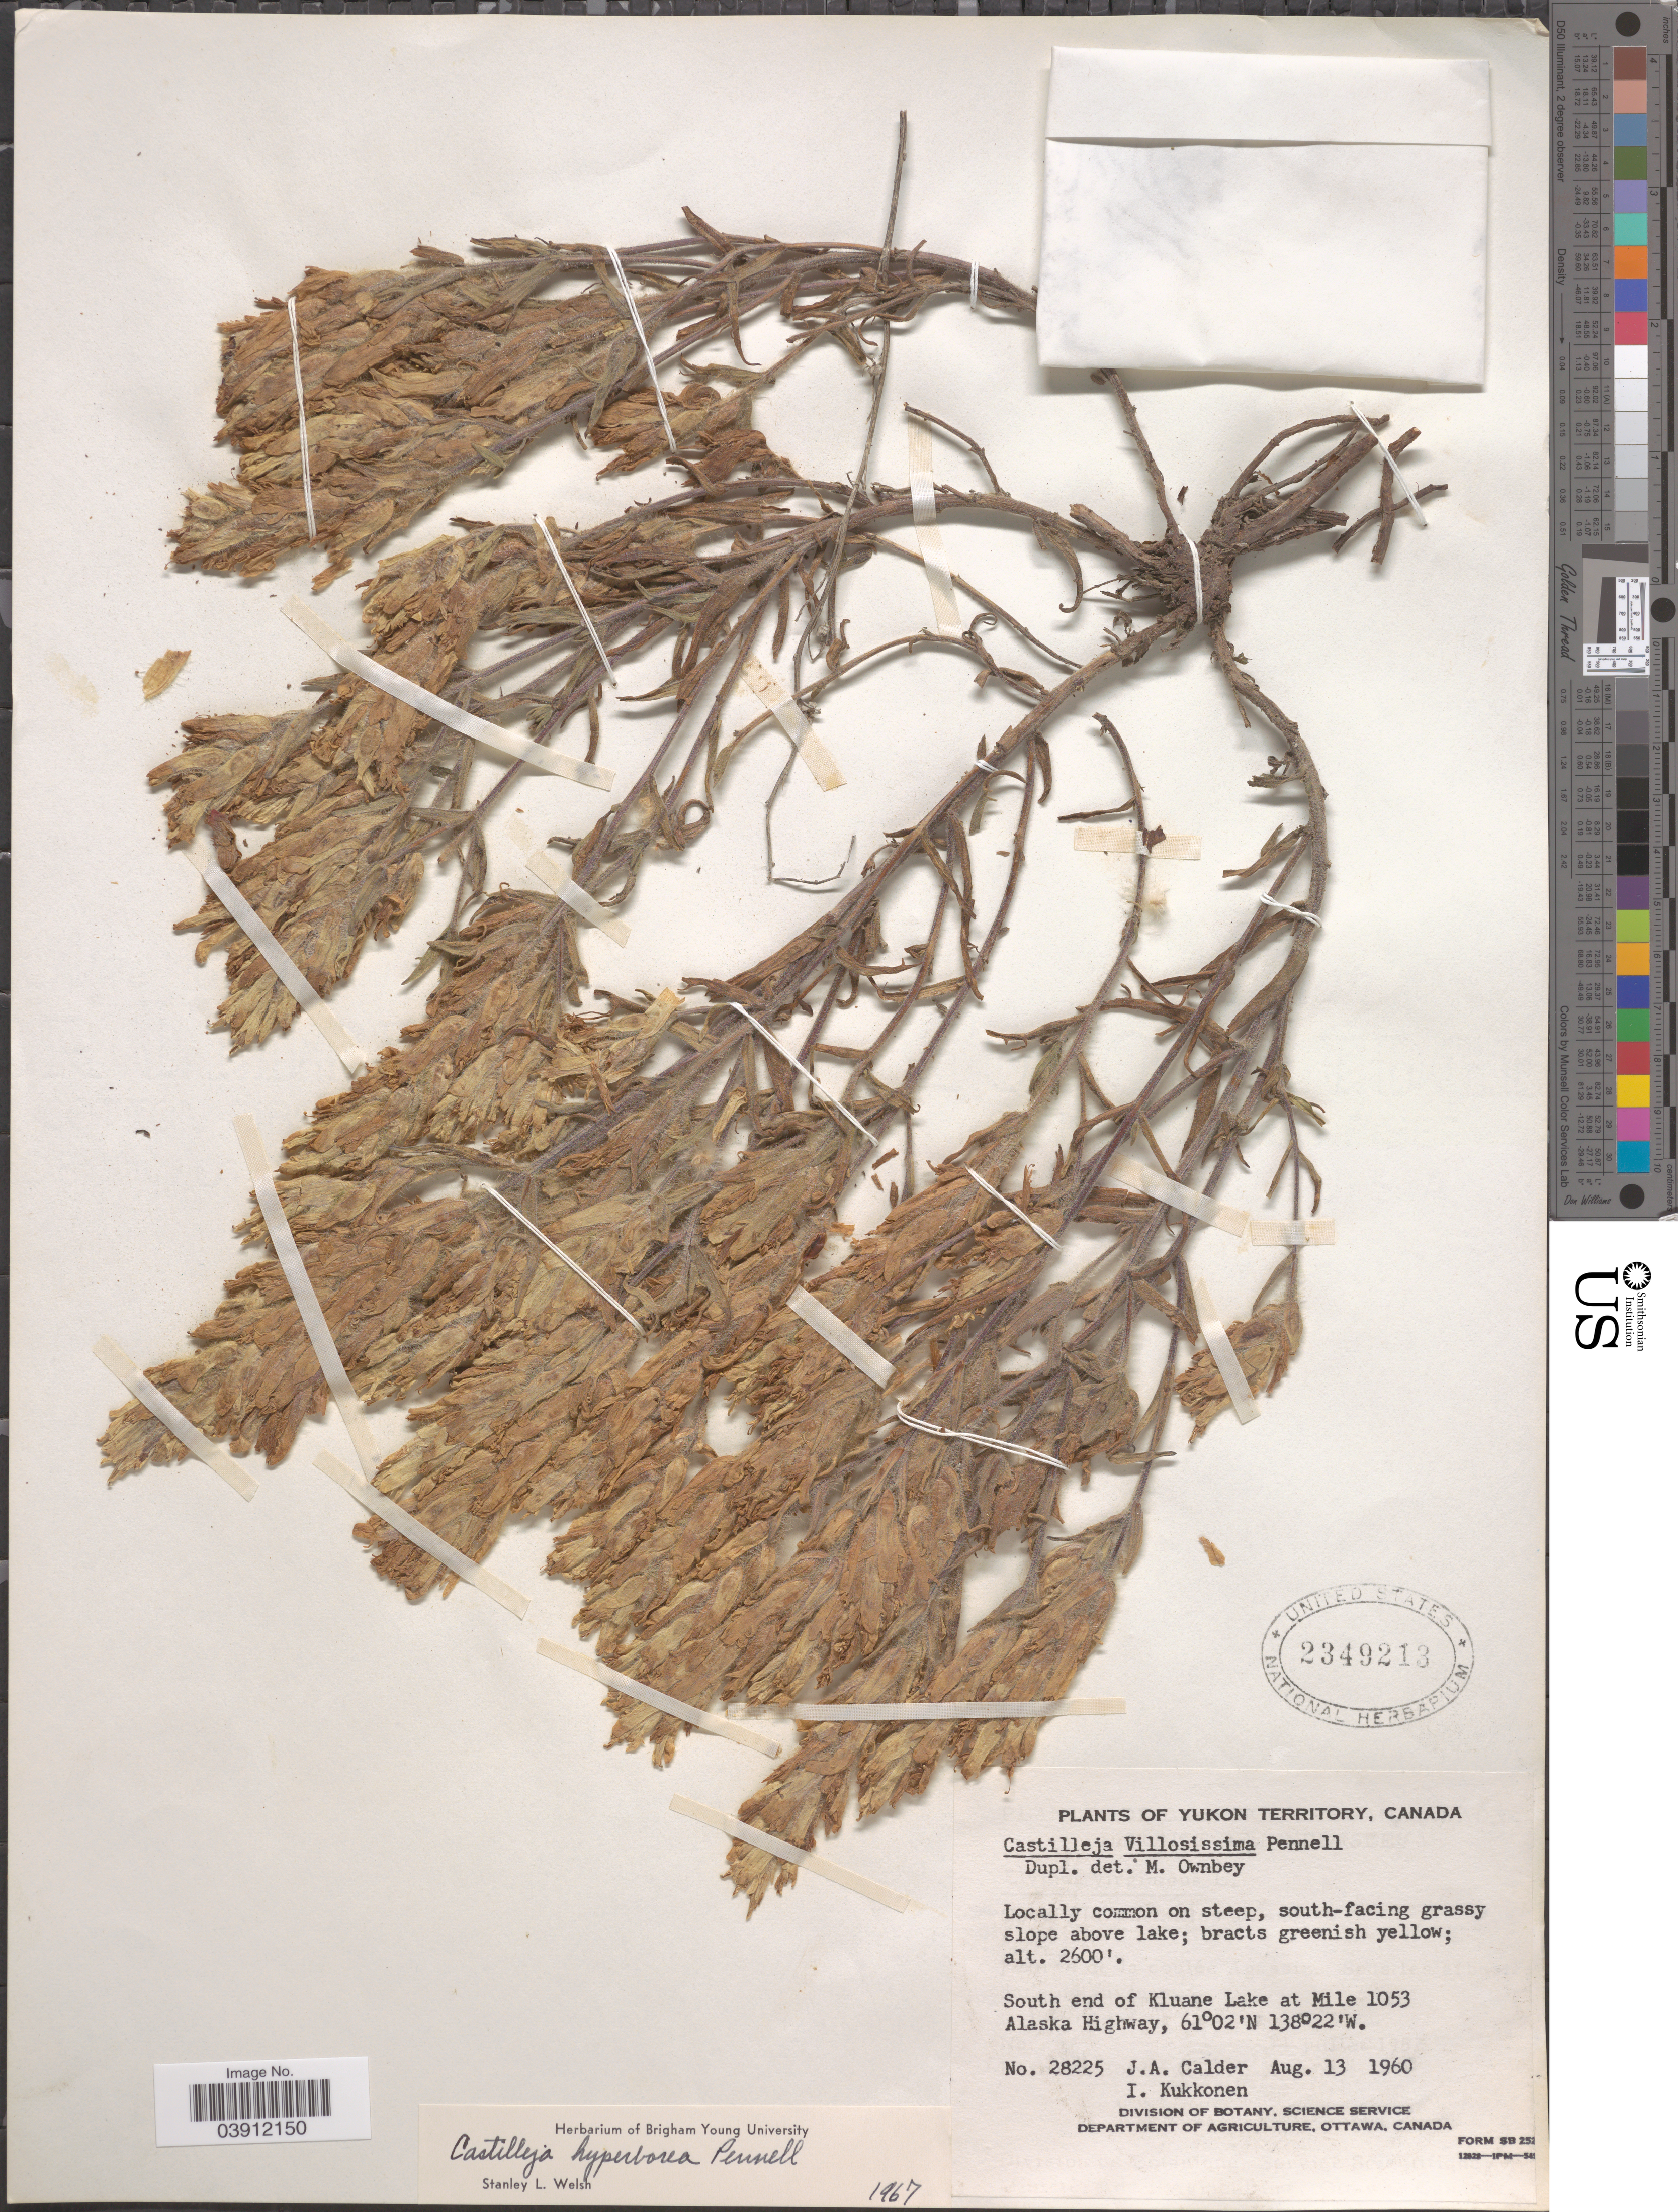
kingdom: Plantae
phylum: Tracheophyta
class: Magnoliopsida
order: Lamiales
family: Orobanchaceae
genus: Castilleja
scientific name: Castilleja hyetophila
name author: Pennell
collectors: J. A. Calder & I. Kukkonen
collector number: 28225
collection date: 1960-08-13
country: Canada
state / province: Yukon Territory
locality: South end of Kluane Lake at Mile 1053 Alaska Highway.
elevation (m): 792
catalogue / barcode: US 2349213